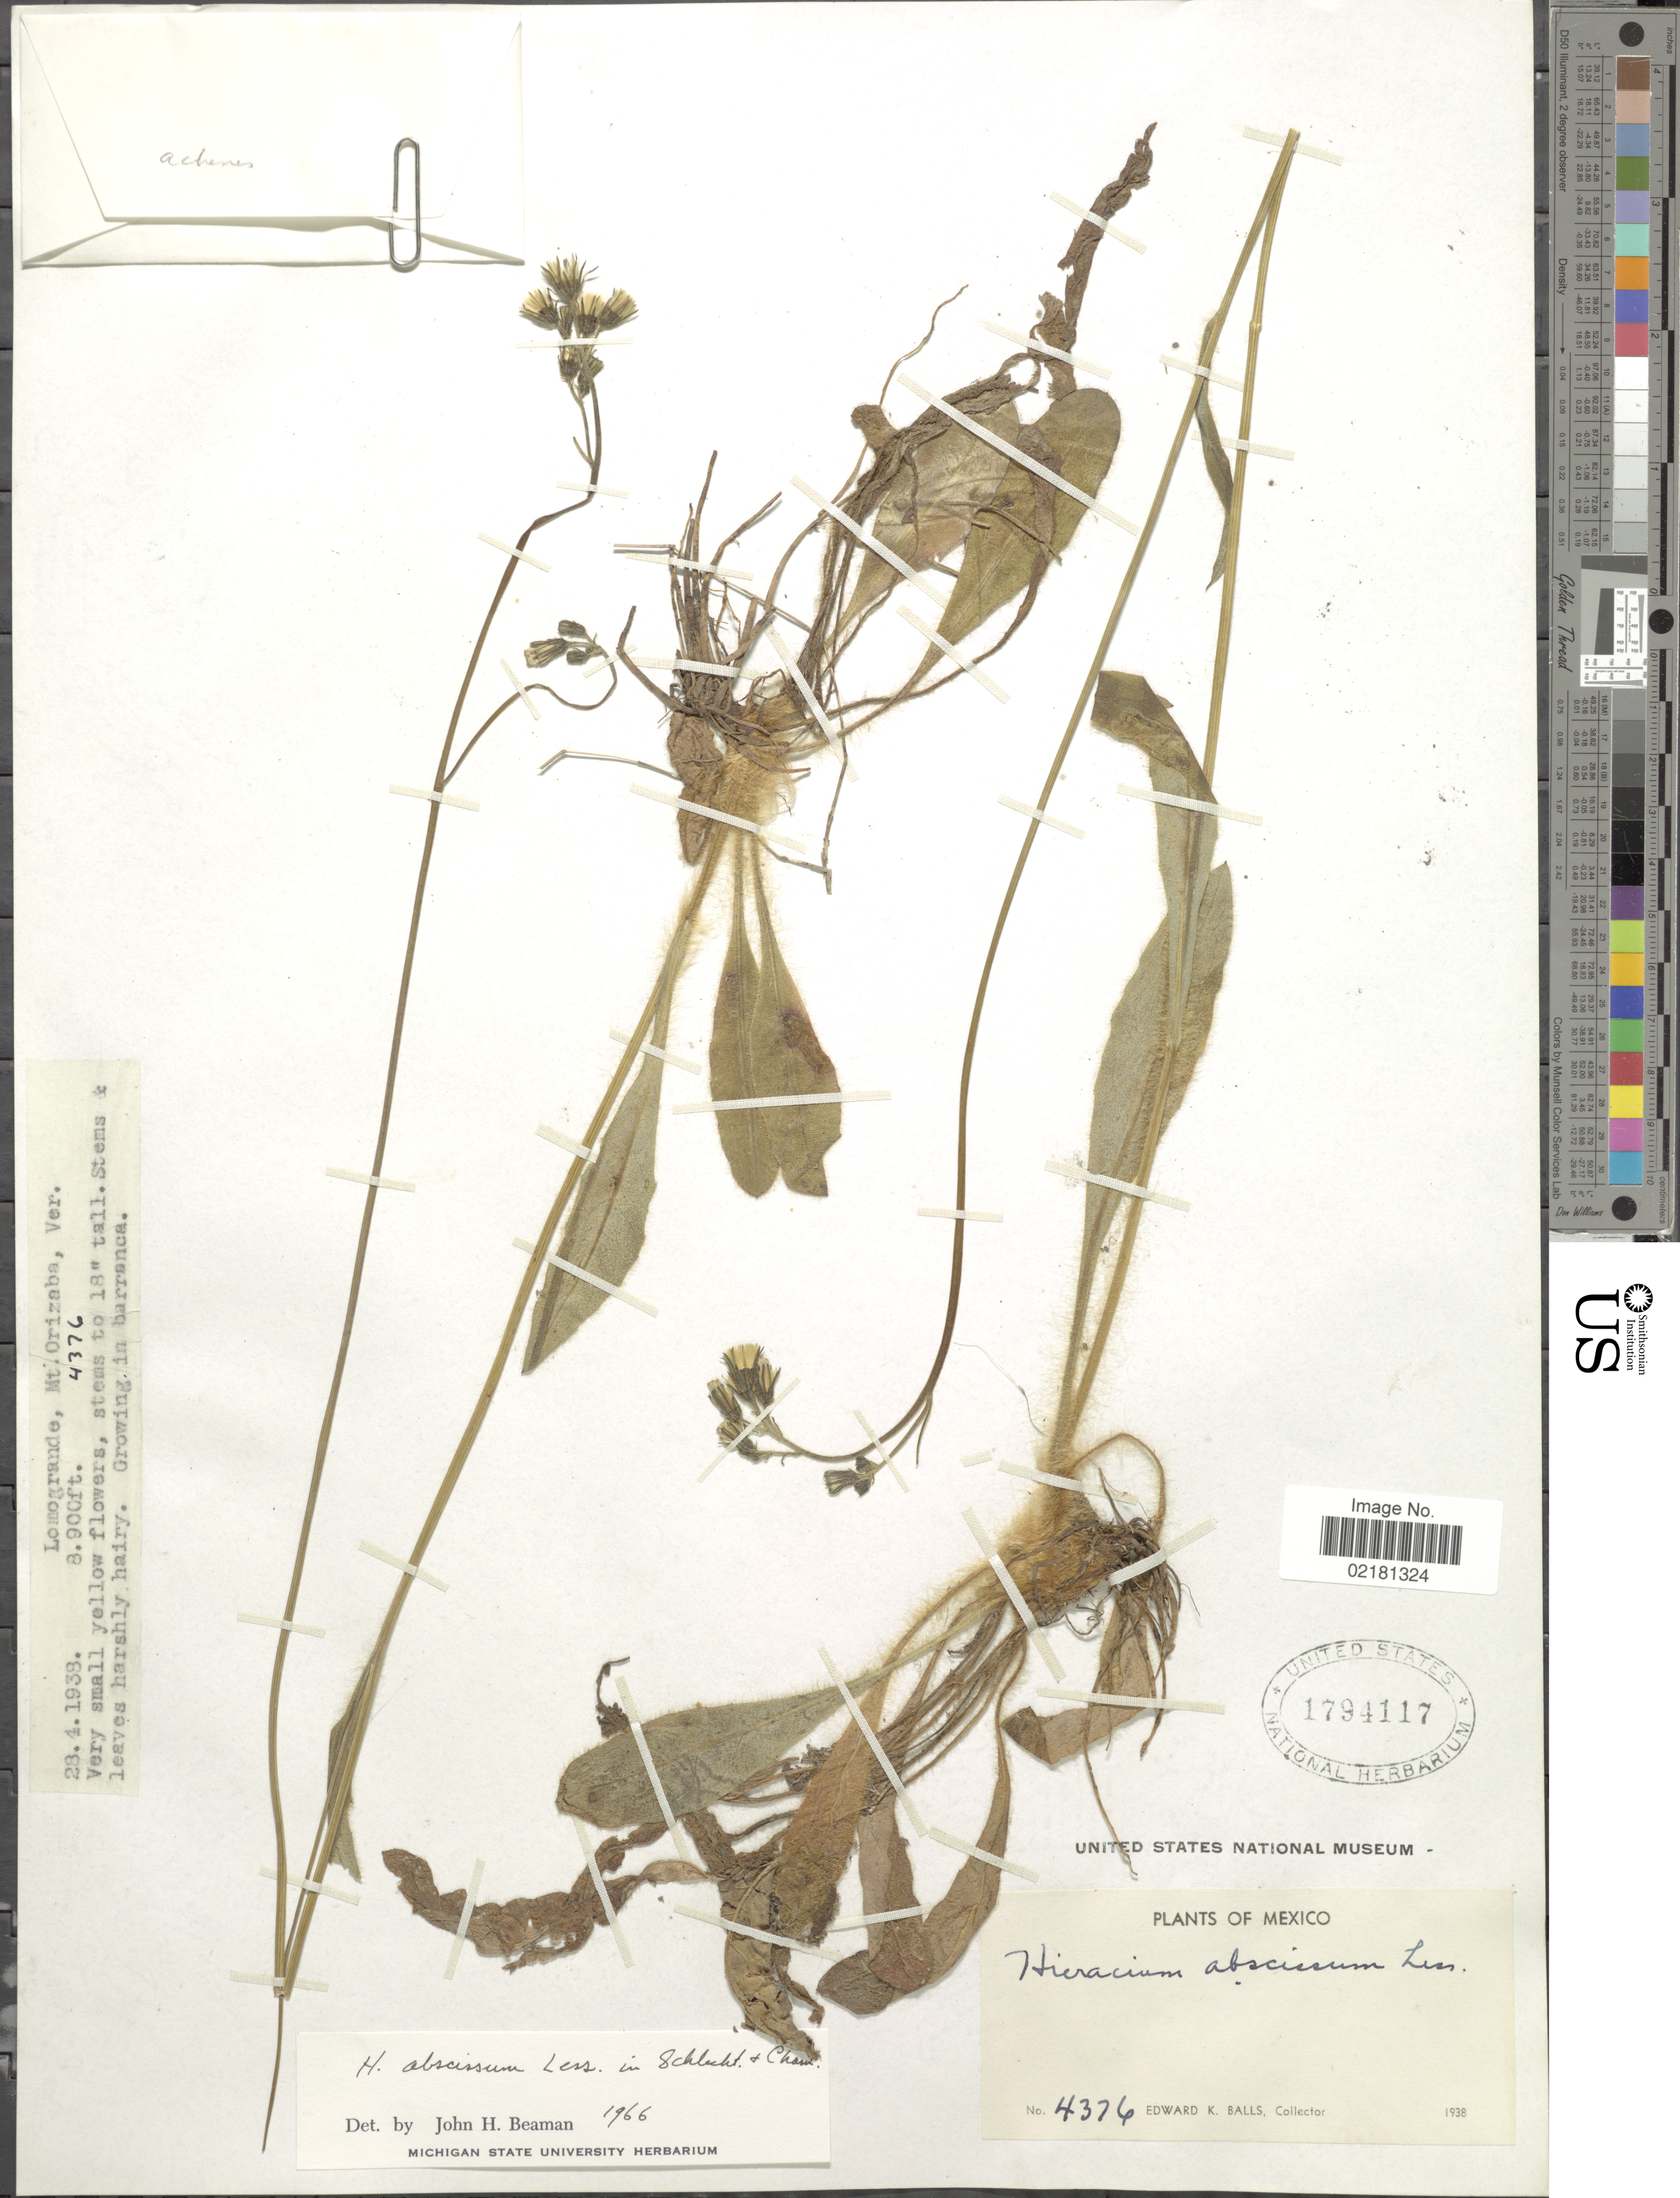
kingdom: Plantae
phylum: Tracheophyta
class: Magnoliopsida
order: Asterales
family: Asteraceae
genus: Hieracium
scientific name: Hieracium abscissum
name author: Less.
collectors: E. K. Balls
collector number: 4376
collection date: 1938-04-28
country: Mexico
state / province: Veracruz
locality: Ver. Lomogrande, Mt. Orizaba, in barranca.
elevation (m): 2713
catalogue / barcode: US 1794117